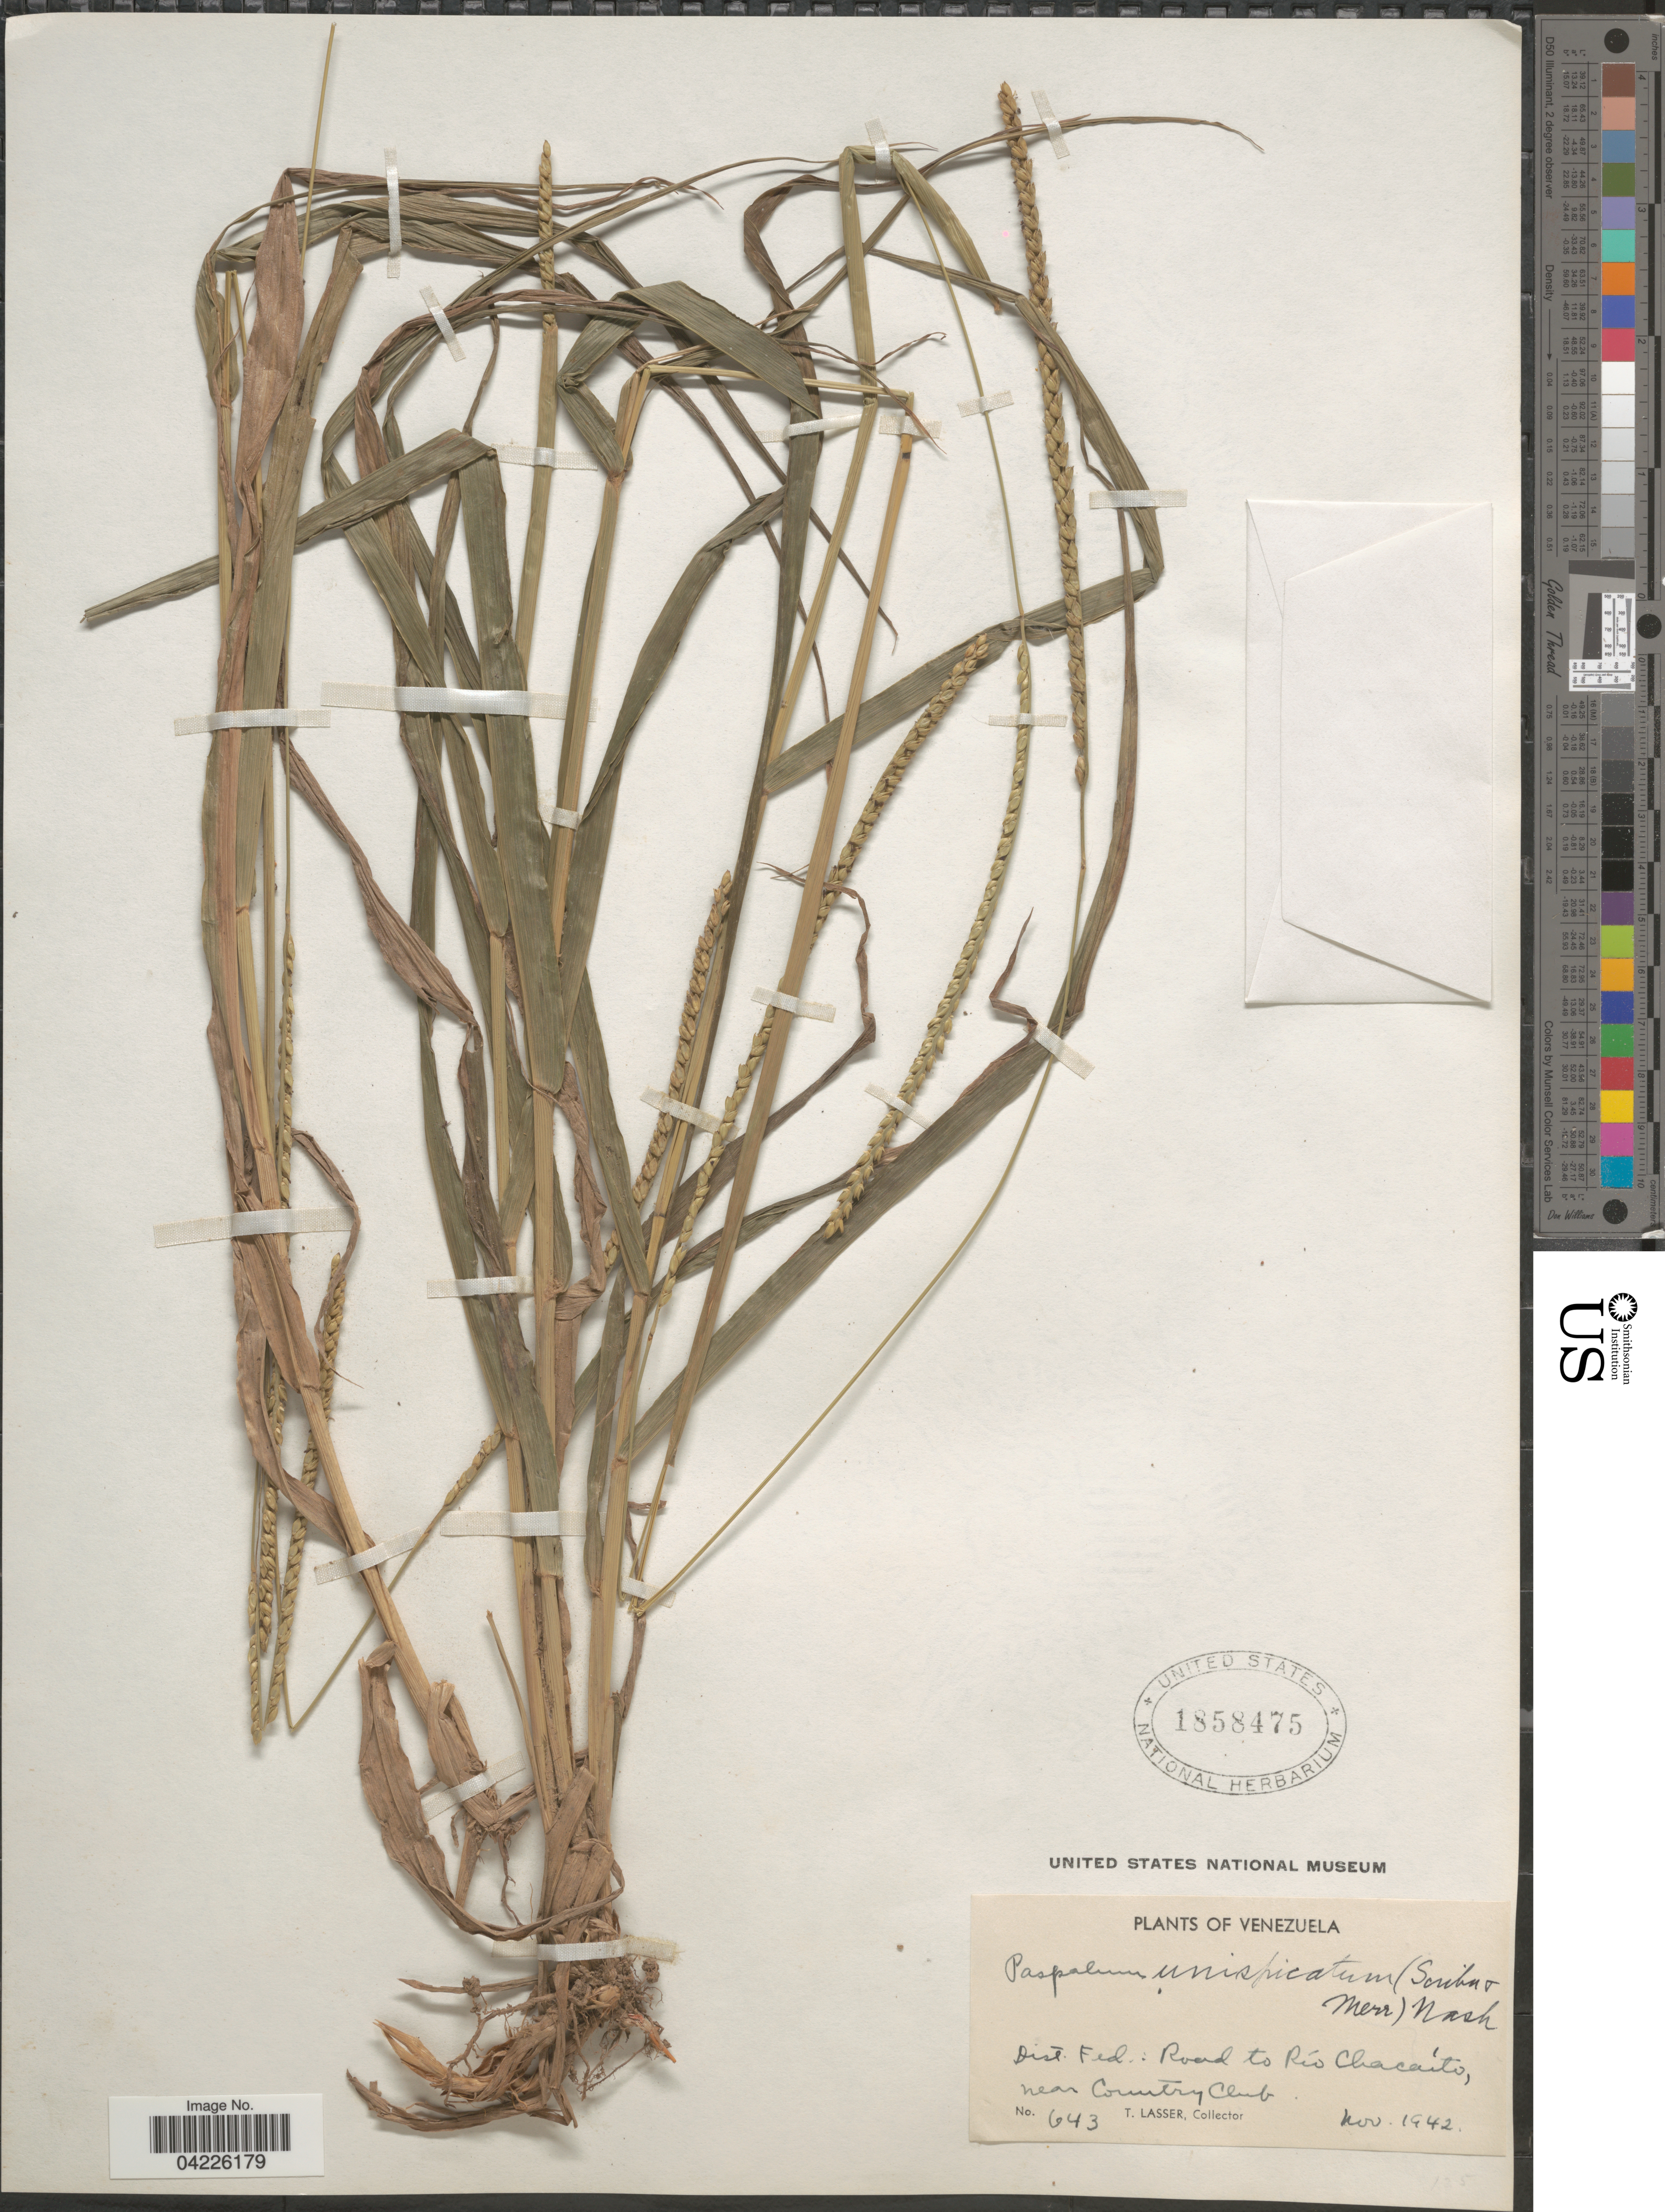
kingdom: Plantae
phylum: Tracheophyta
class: Liliopsida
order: Poales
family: Poaceae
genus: Paspalum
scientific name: Paspalum unispicatum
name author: (Scribn. & Merr.) Nash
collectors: T. Lasser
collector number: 643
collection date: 1942-11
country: Venezuela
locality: Dist. Fed.: Road to Río Chacaíto, near Connery Club.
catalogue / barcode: US 1858475